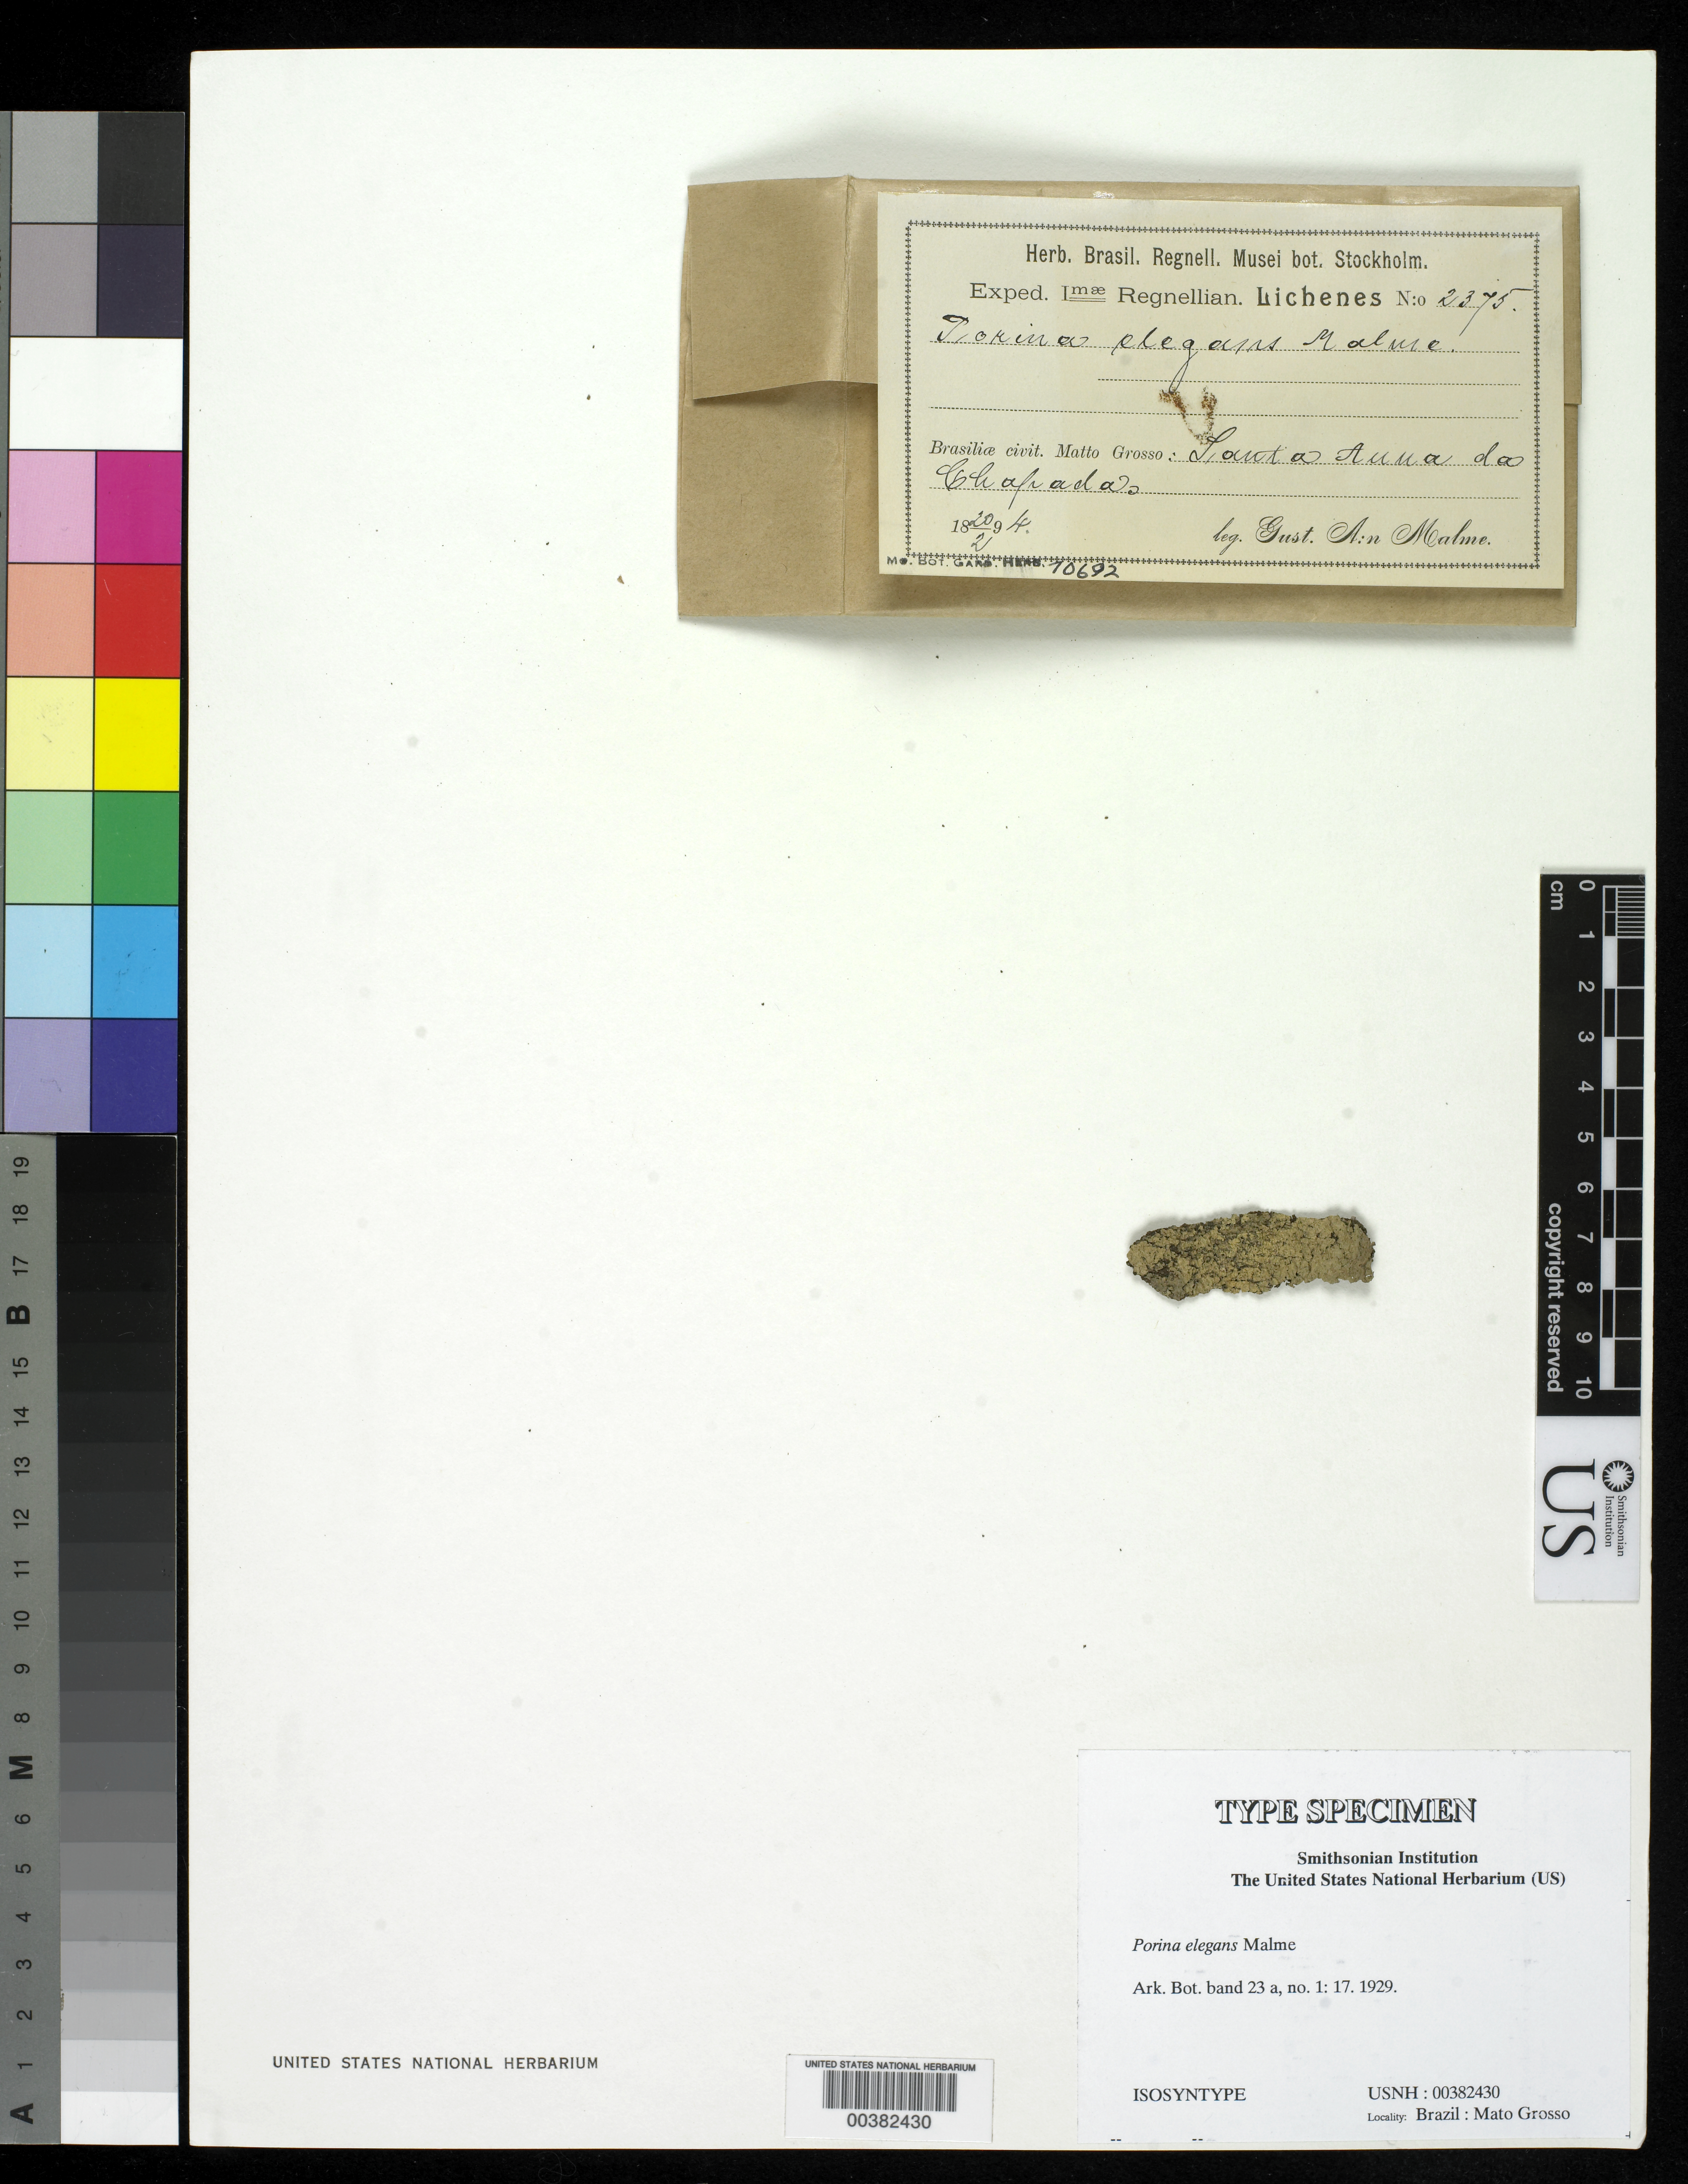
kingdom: Fungi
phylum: Ascomycota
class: Lecanoromycetes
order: Ostropales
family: Porinaceae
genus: Porina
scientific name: Porina elegans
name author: Malme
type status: Isosyntype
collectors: G. O. A. Malme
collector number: Exp. I. Regn. Lich. 2375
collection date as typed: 20 Feb 1894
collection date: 1894-02-20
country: Brazil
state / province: Mato Grosso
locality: Santa Anna da Chapada.